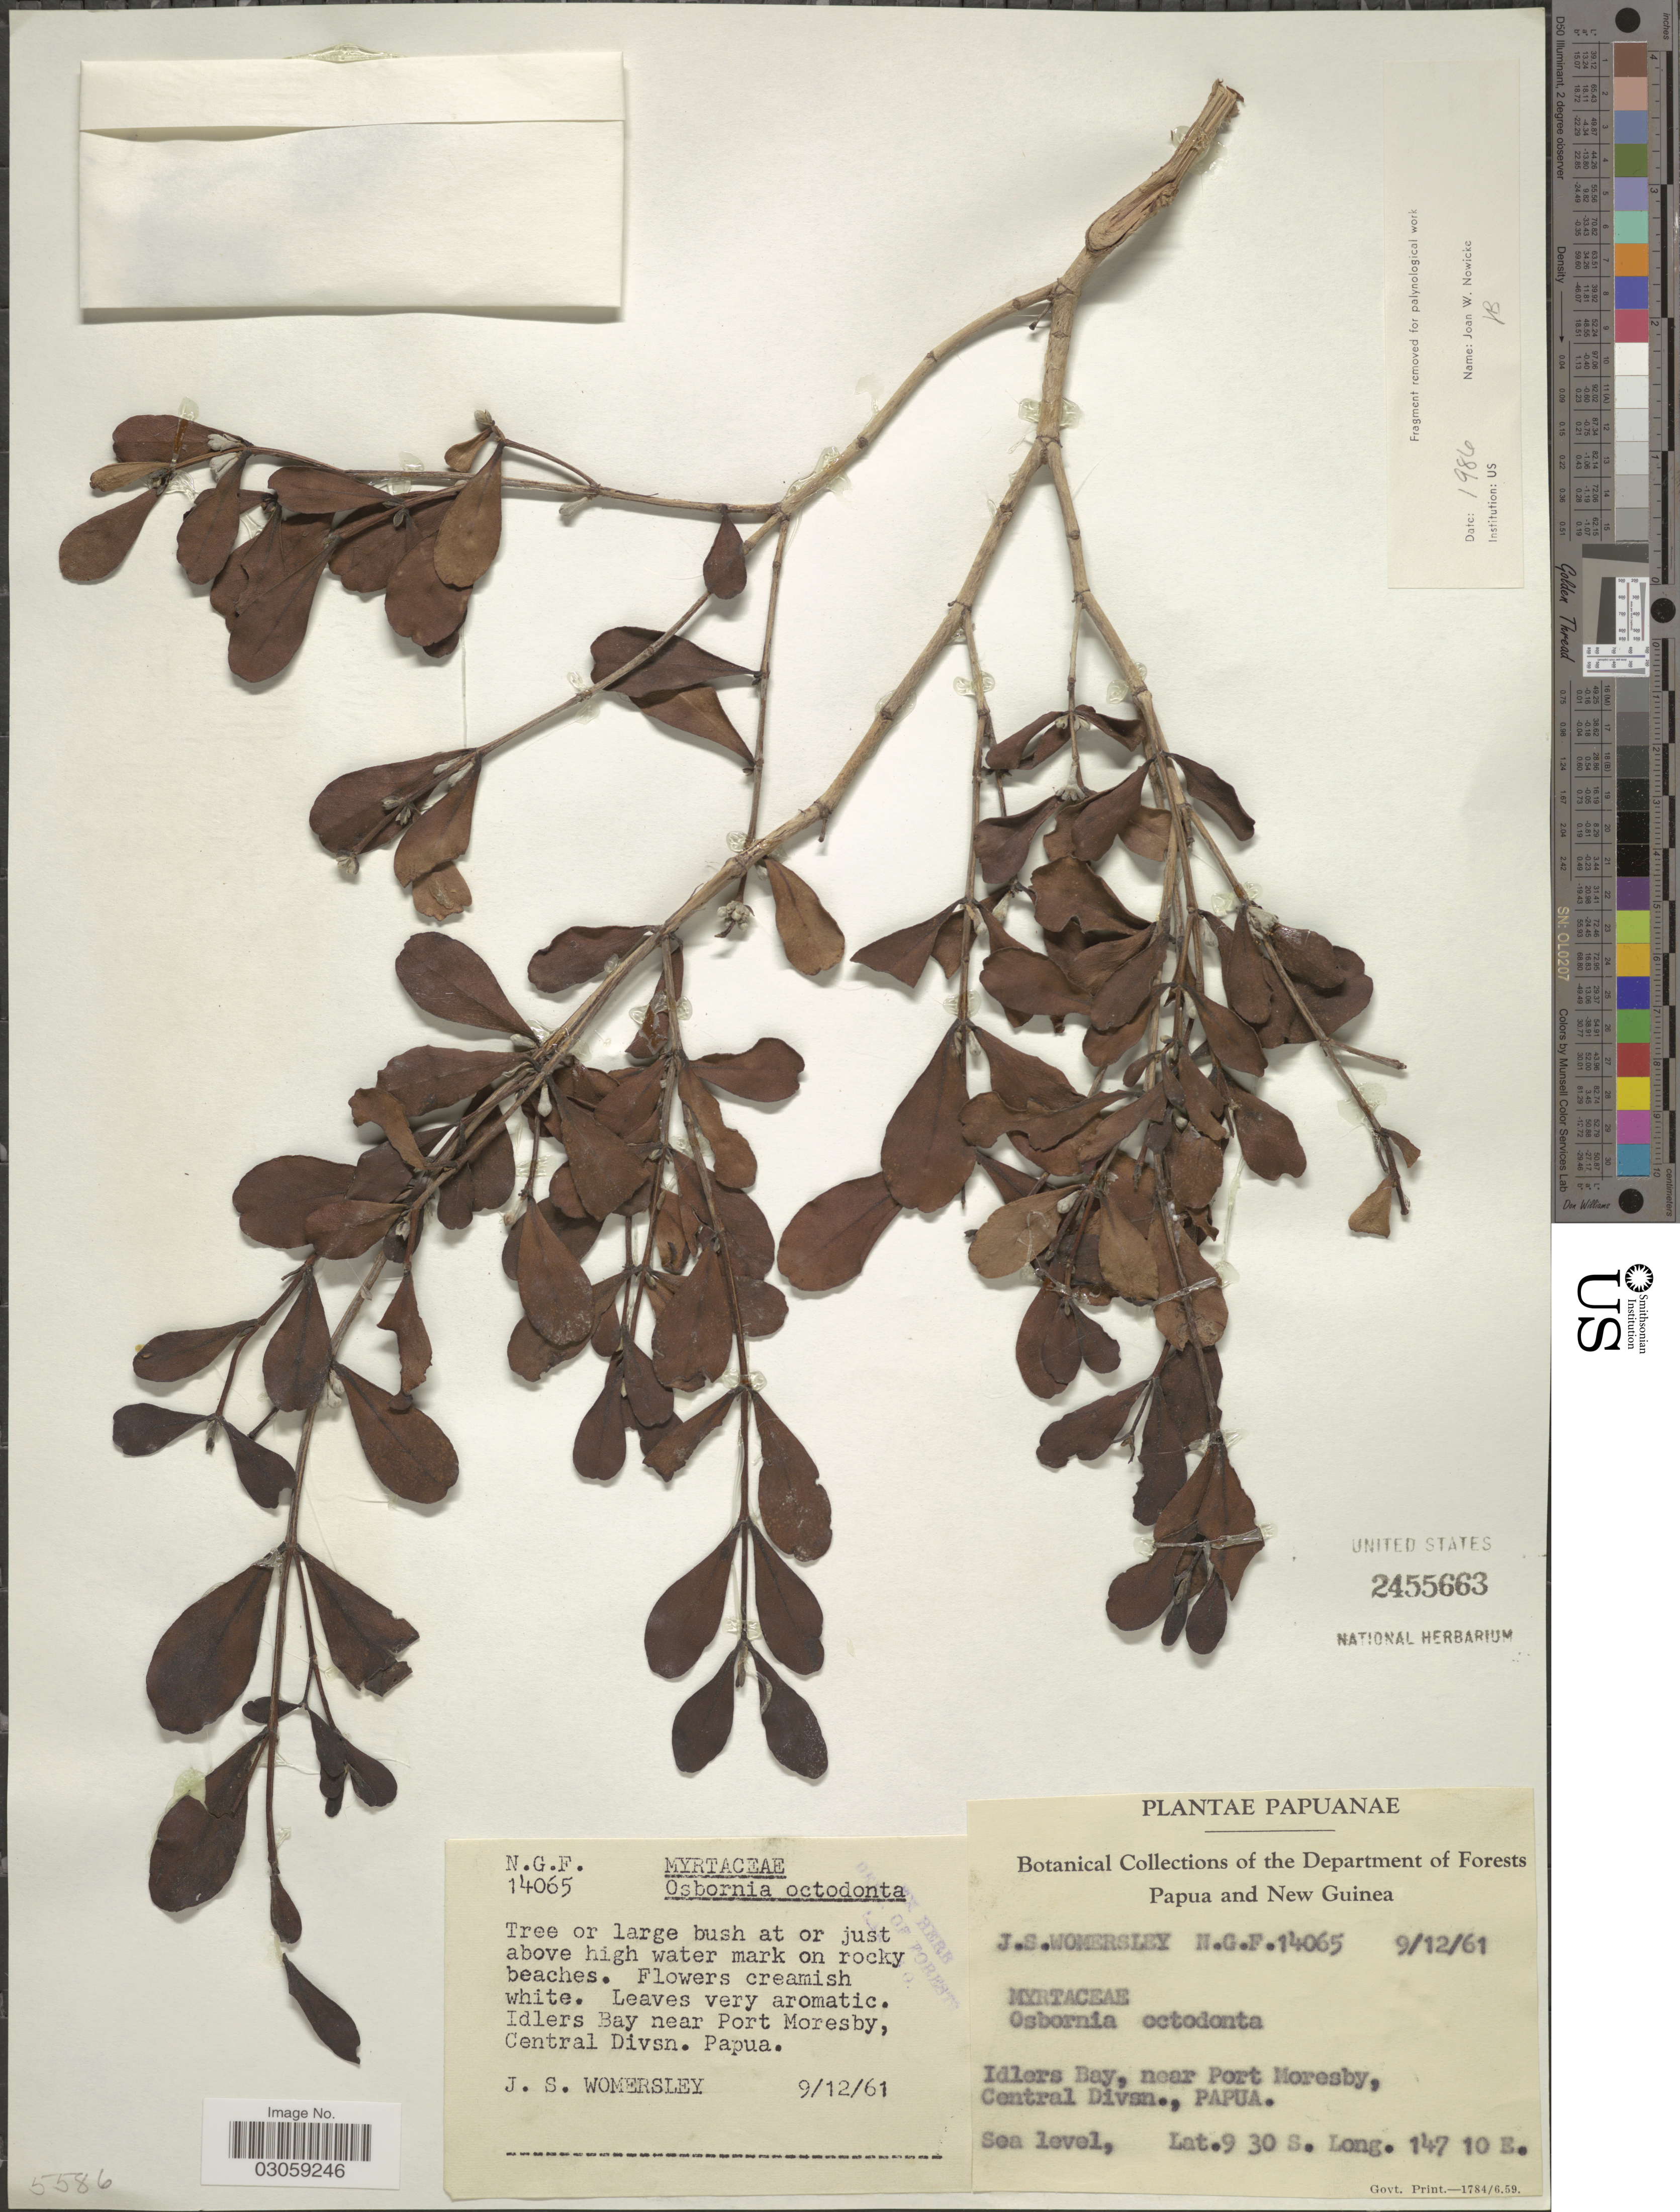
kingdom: Plantae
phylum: Tracheophyta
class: Magnoliopsida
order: Myrtales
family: Myrtaceae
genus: Osbornia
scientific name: Osbornia octodonta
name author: F. Muell.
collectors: J. S. Womersley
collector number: NGF14065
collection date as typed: Transcribed d/m/y: 9/12/61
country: Papua New Guinea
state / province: Central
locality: Idlers Bay near Port Moresby, Central Divsn. Papua.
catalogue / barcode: US 2455663